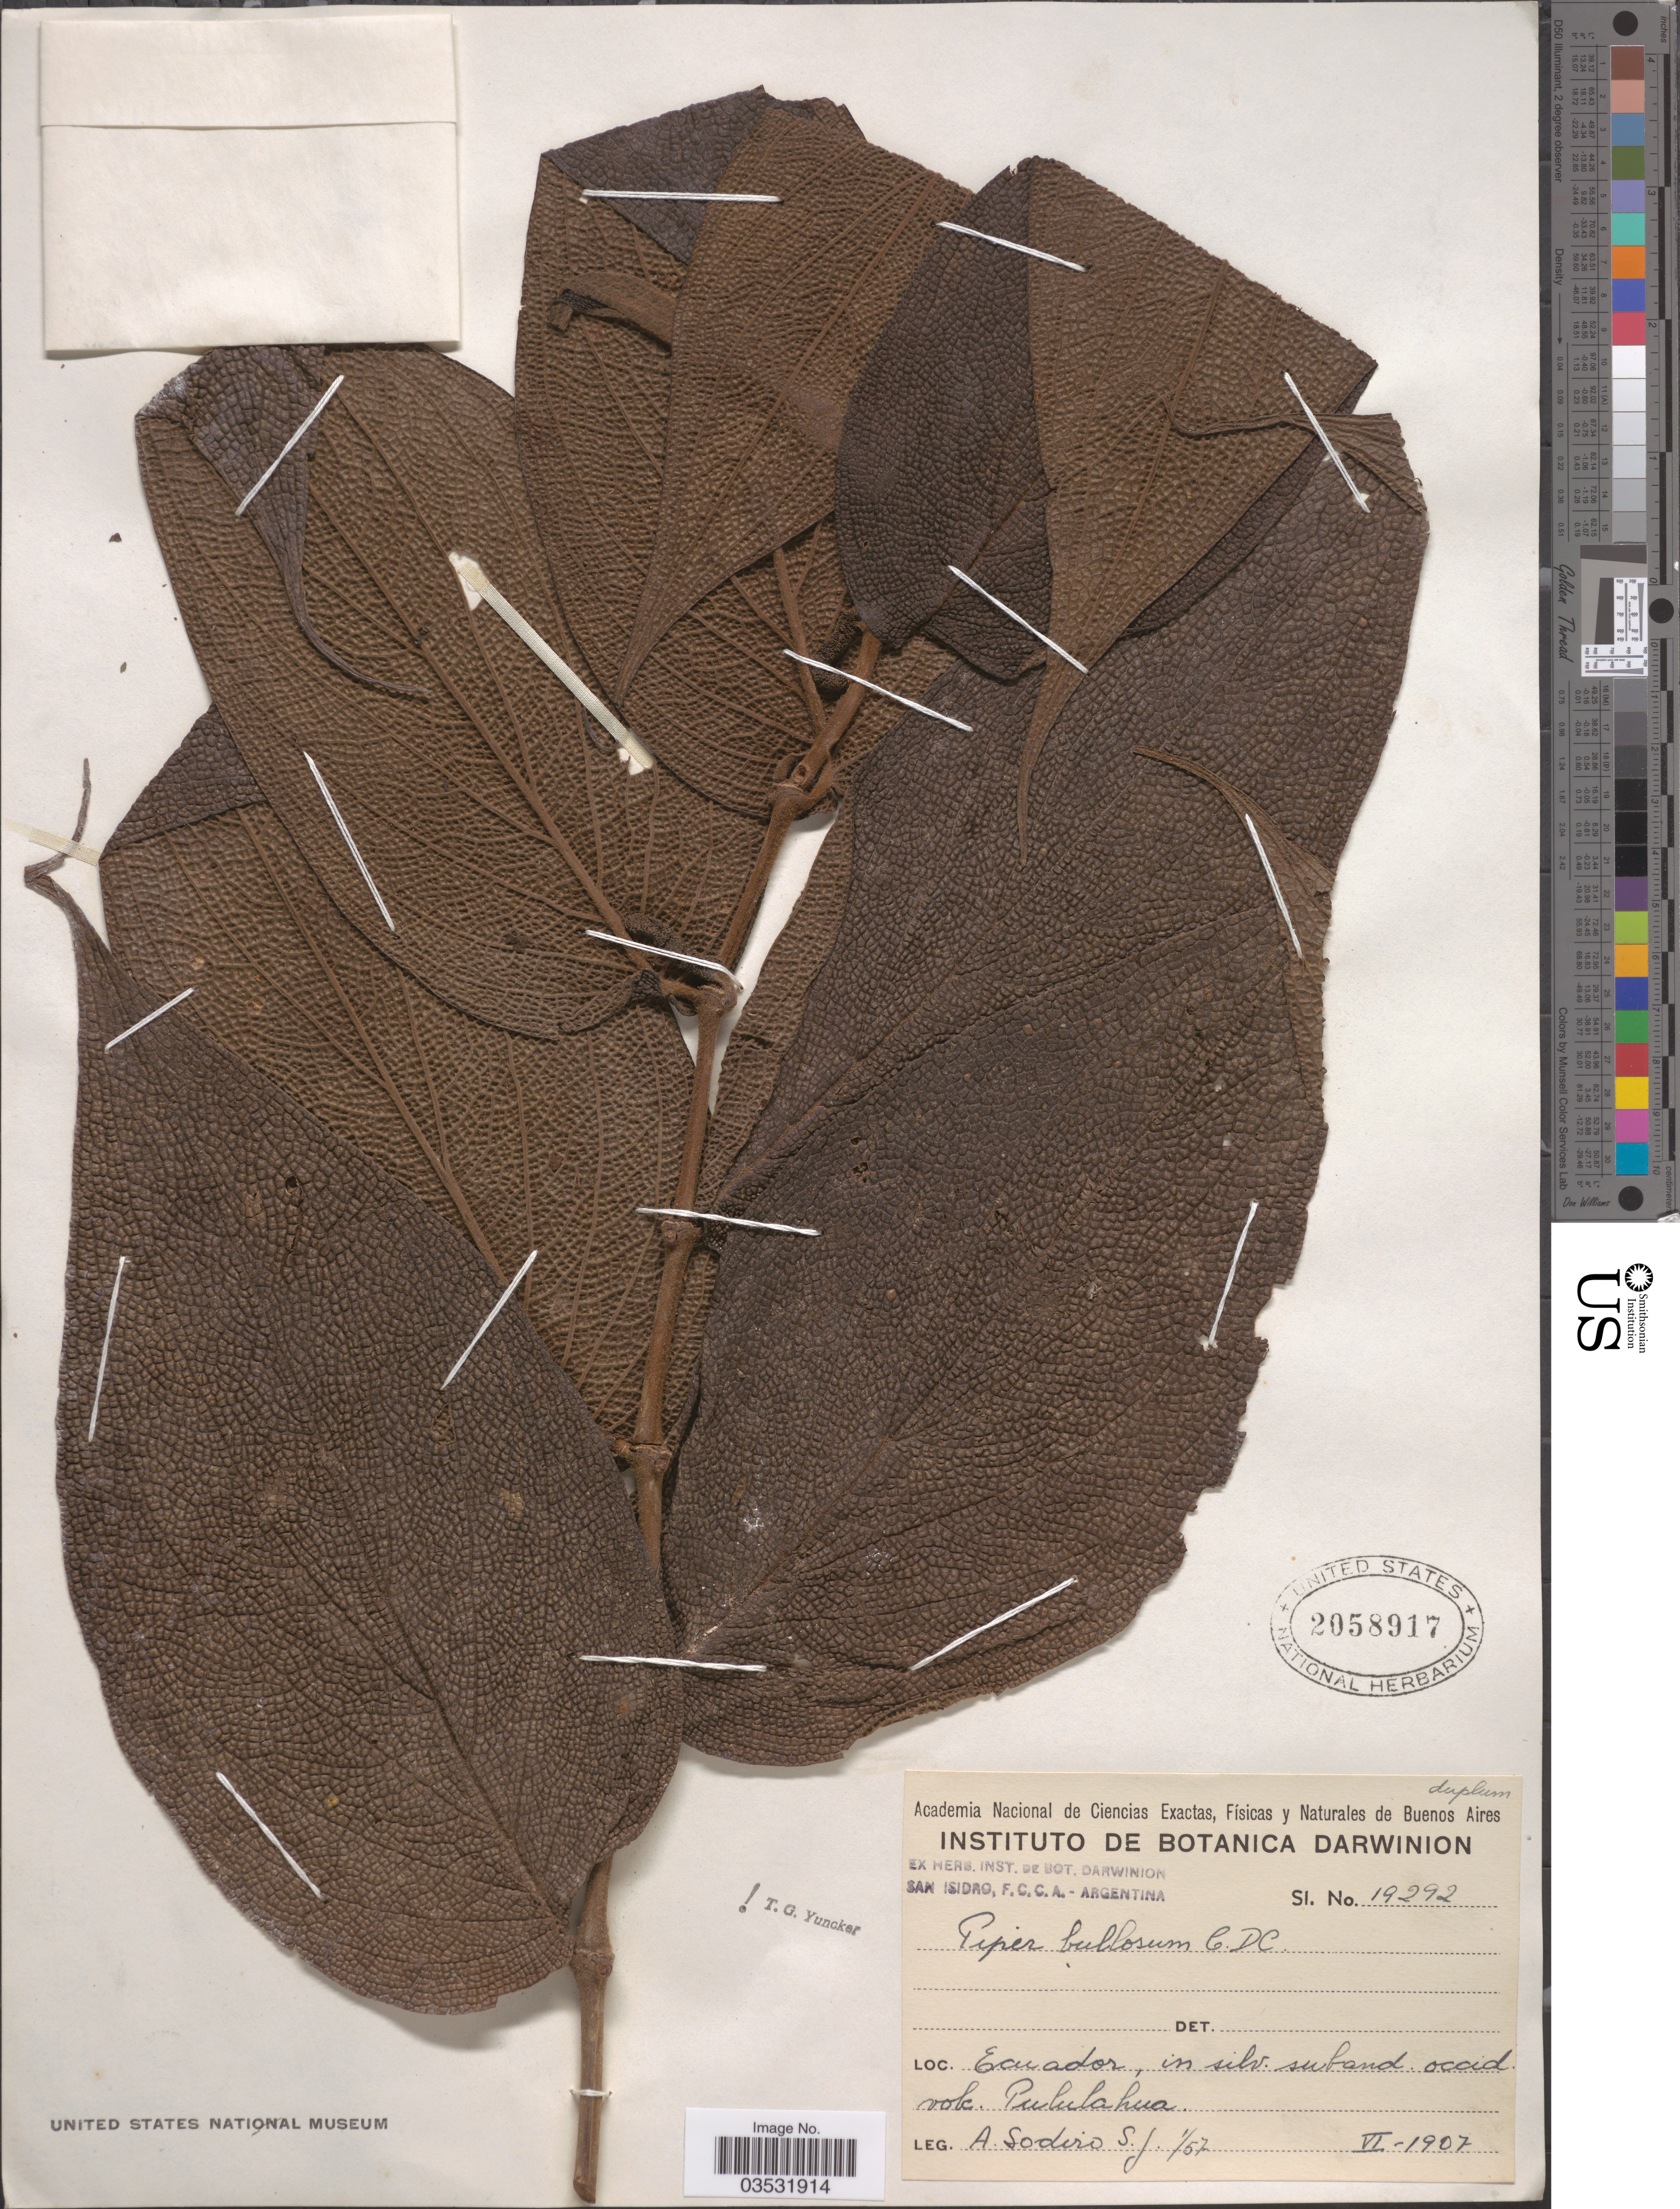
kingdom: Plantae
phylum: Tracheophyta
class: Magnoliopsida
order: Piperales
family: Piperaceae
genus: Piper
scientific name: Piper bullosum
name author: C. DC.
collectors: A. Sodiro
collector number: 1/57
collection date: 1907-06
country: Ecuador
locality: In silv. suband occid. vok. Pululahua.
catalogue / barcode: US 2058917